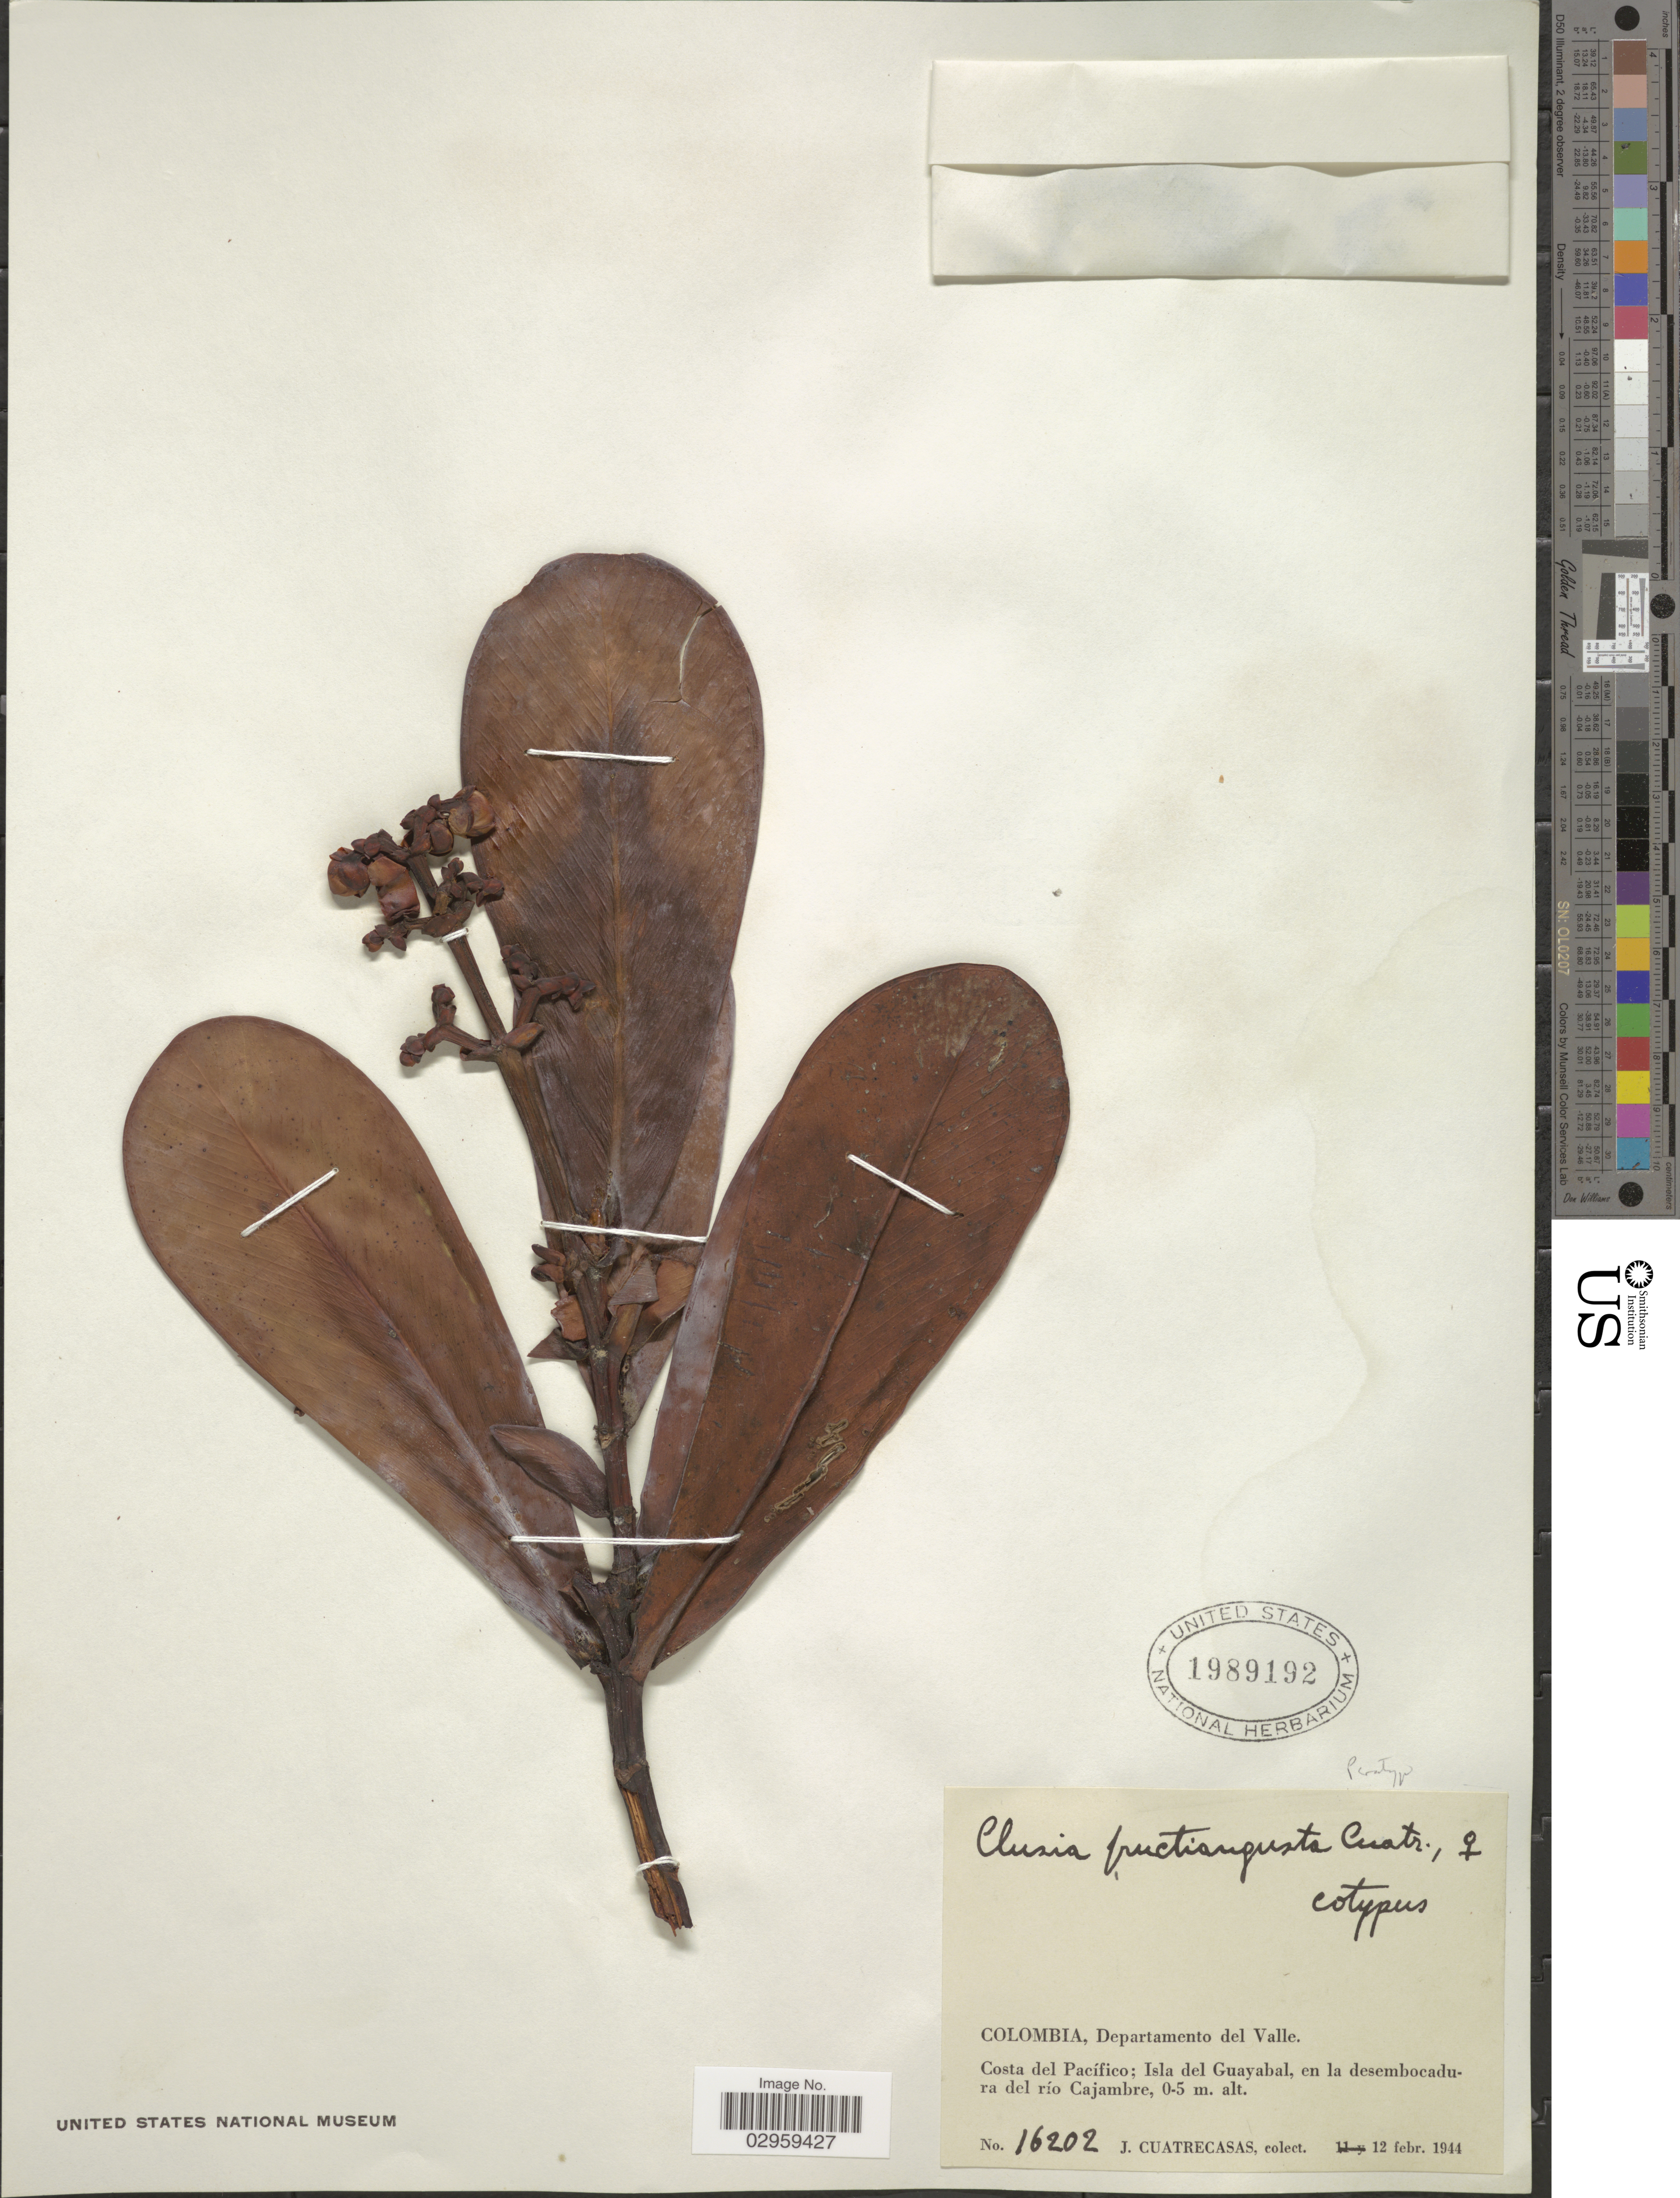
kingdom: Plantae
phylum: Tracheophyta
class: Magnoliopsida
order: Malpighiales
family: Clusiaceae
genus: Clusia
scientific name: Clusia fructiangusta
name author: Cuatrec.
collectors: J. Cuatrecasas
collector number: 16202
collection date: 1944-02-12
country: Colombia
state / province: Valle del Cauca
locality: Departamento del Valle. Costa del Pacífico; Isla del Guayabal, en la desembocadura del río Cajambre.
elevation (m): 0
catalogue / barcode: US 1989192